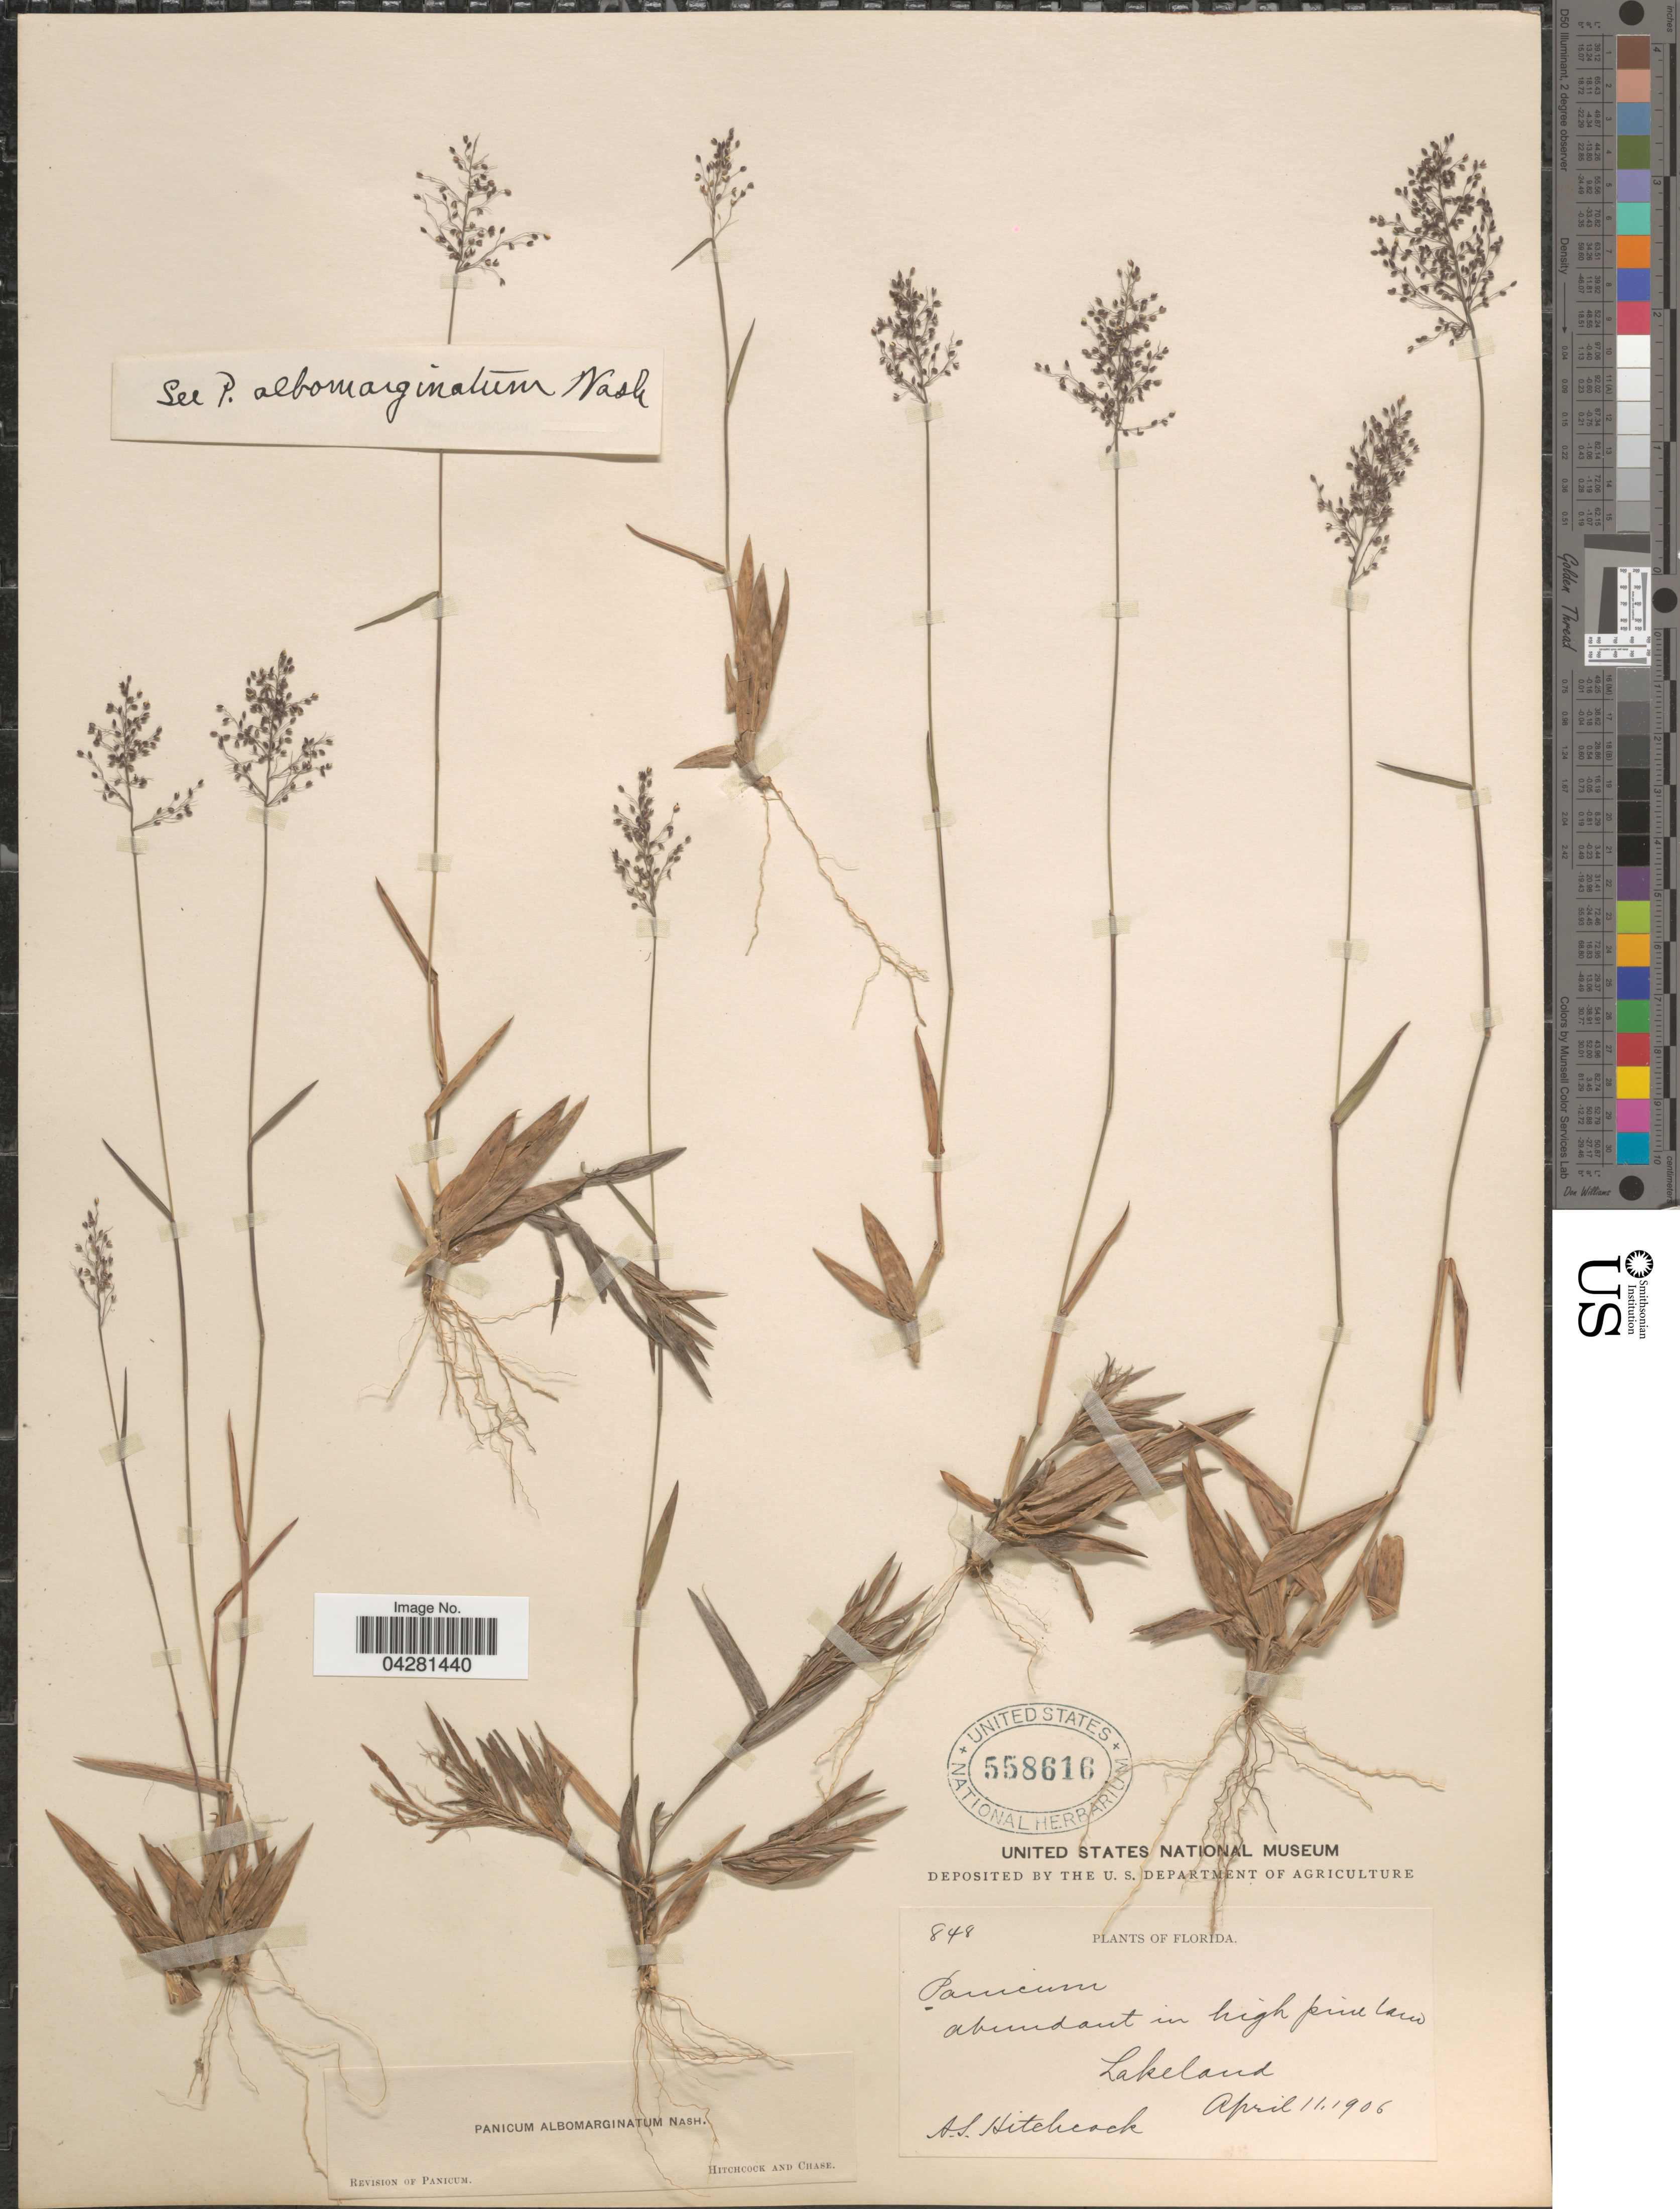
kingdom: Plantae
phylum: Tracheophyta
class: Liliopsida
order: Poales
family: Poaceae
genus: Dichanthelium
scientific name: Dichanthelium dichotomum var. unciphyllum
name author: (Trin.) Davidse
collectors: A. S. Hitchcock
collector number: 848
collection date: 1906-04-11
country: United States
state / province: Florida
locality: Abundant in high pine land. Lakeland.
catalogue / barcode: US 558616